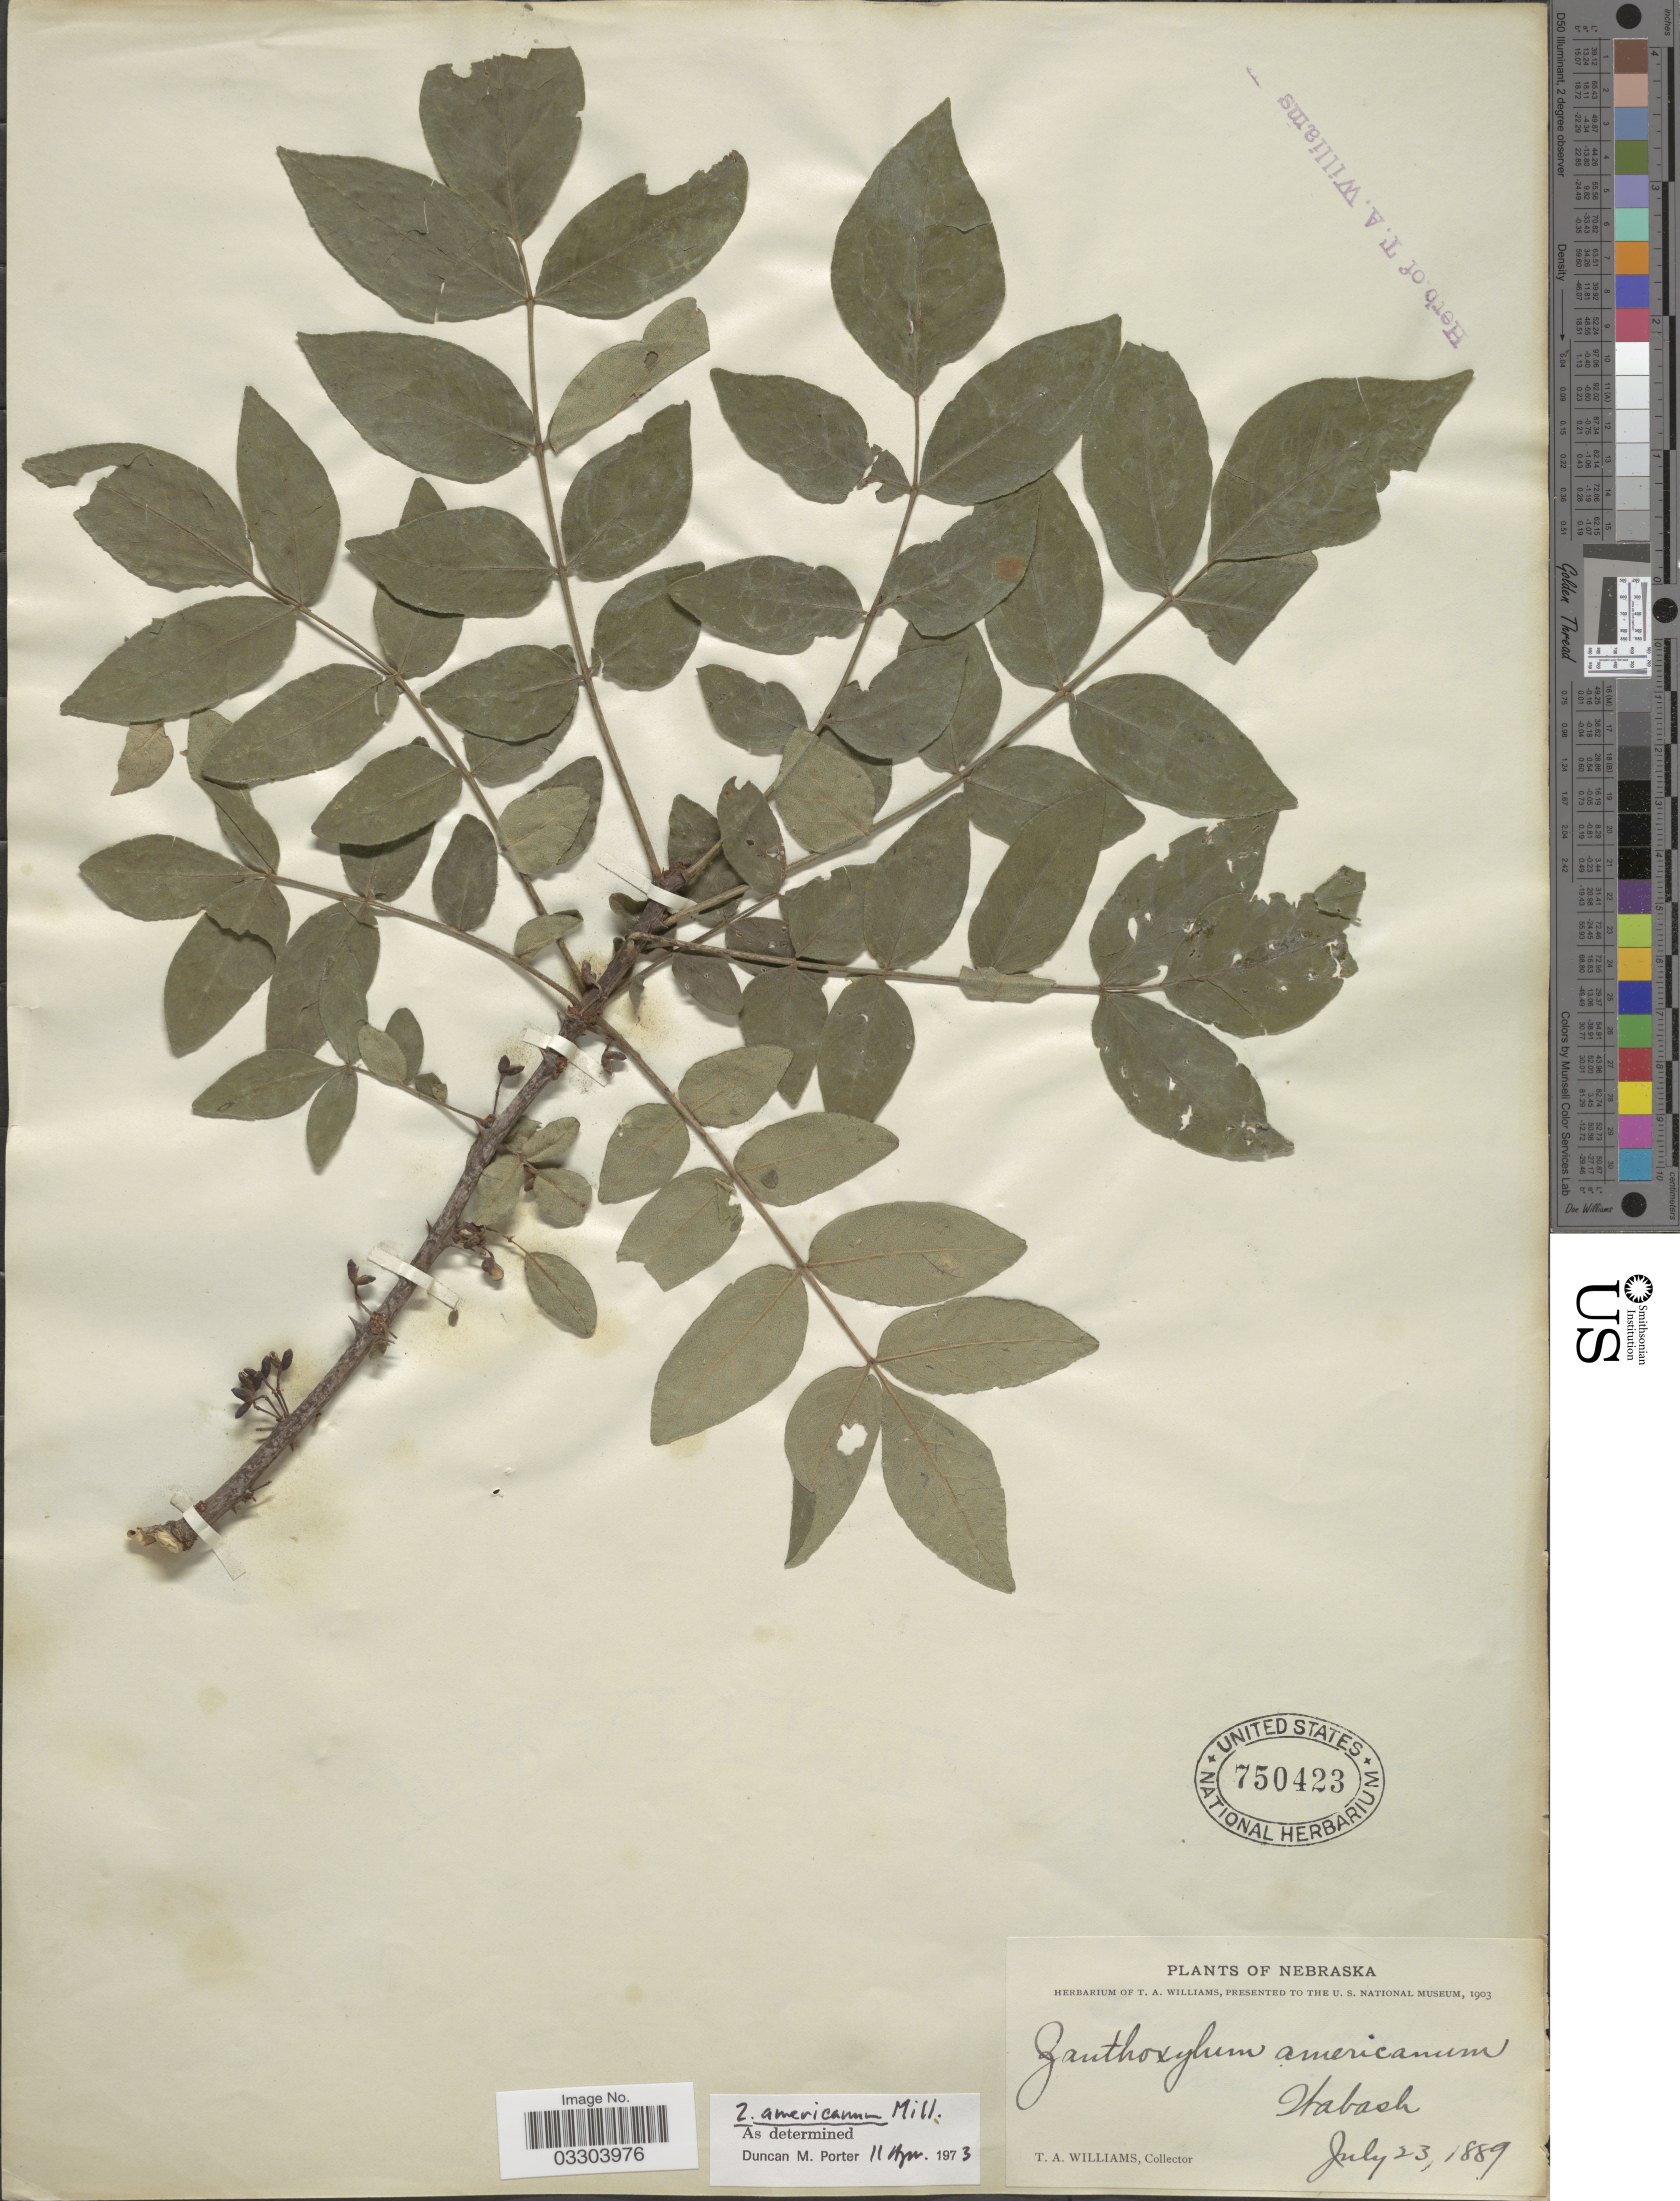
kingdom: Plantae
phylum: Tracheophyta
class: Magnoliopsida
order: Sapindales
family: Rutaceae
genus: Zanthoxylum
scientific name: Zanthoxylum americanum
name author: Mill.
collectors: T. Williams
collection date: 1889-07-23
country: United States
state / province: Nebraska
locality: Wabash.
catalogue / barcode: US 750423